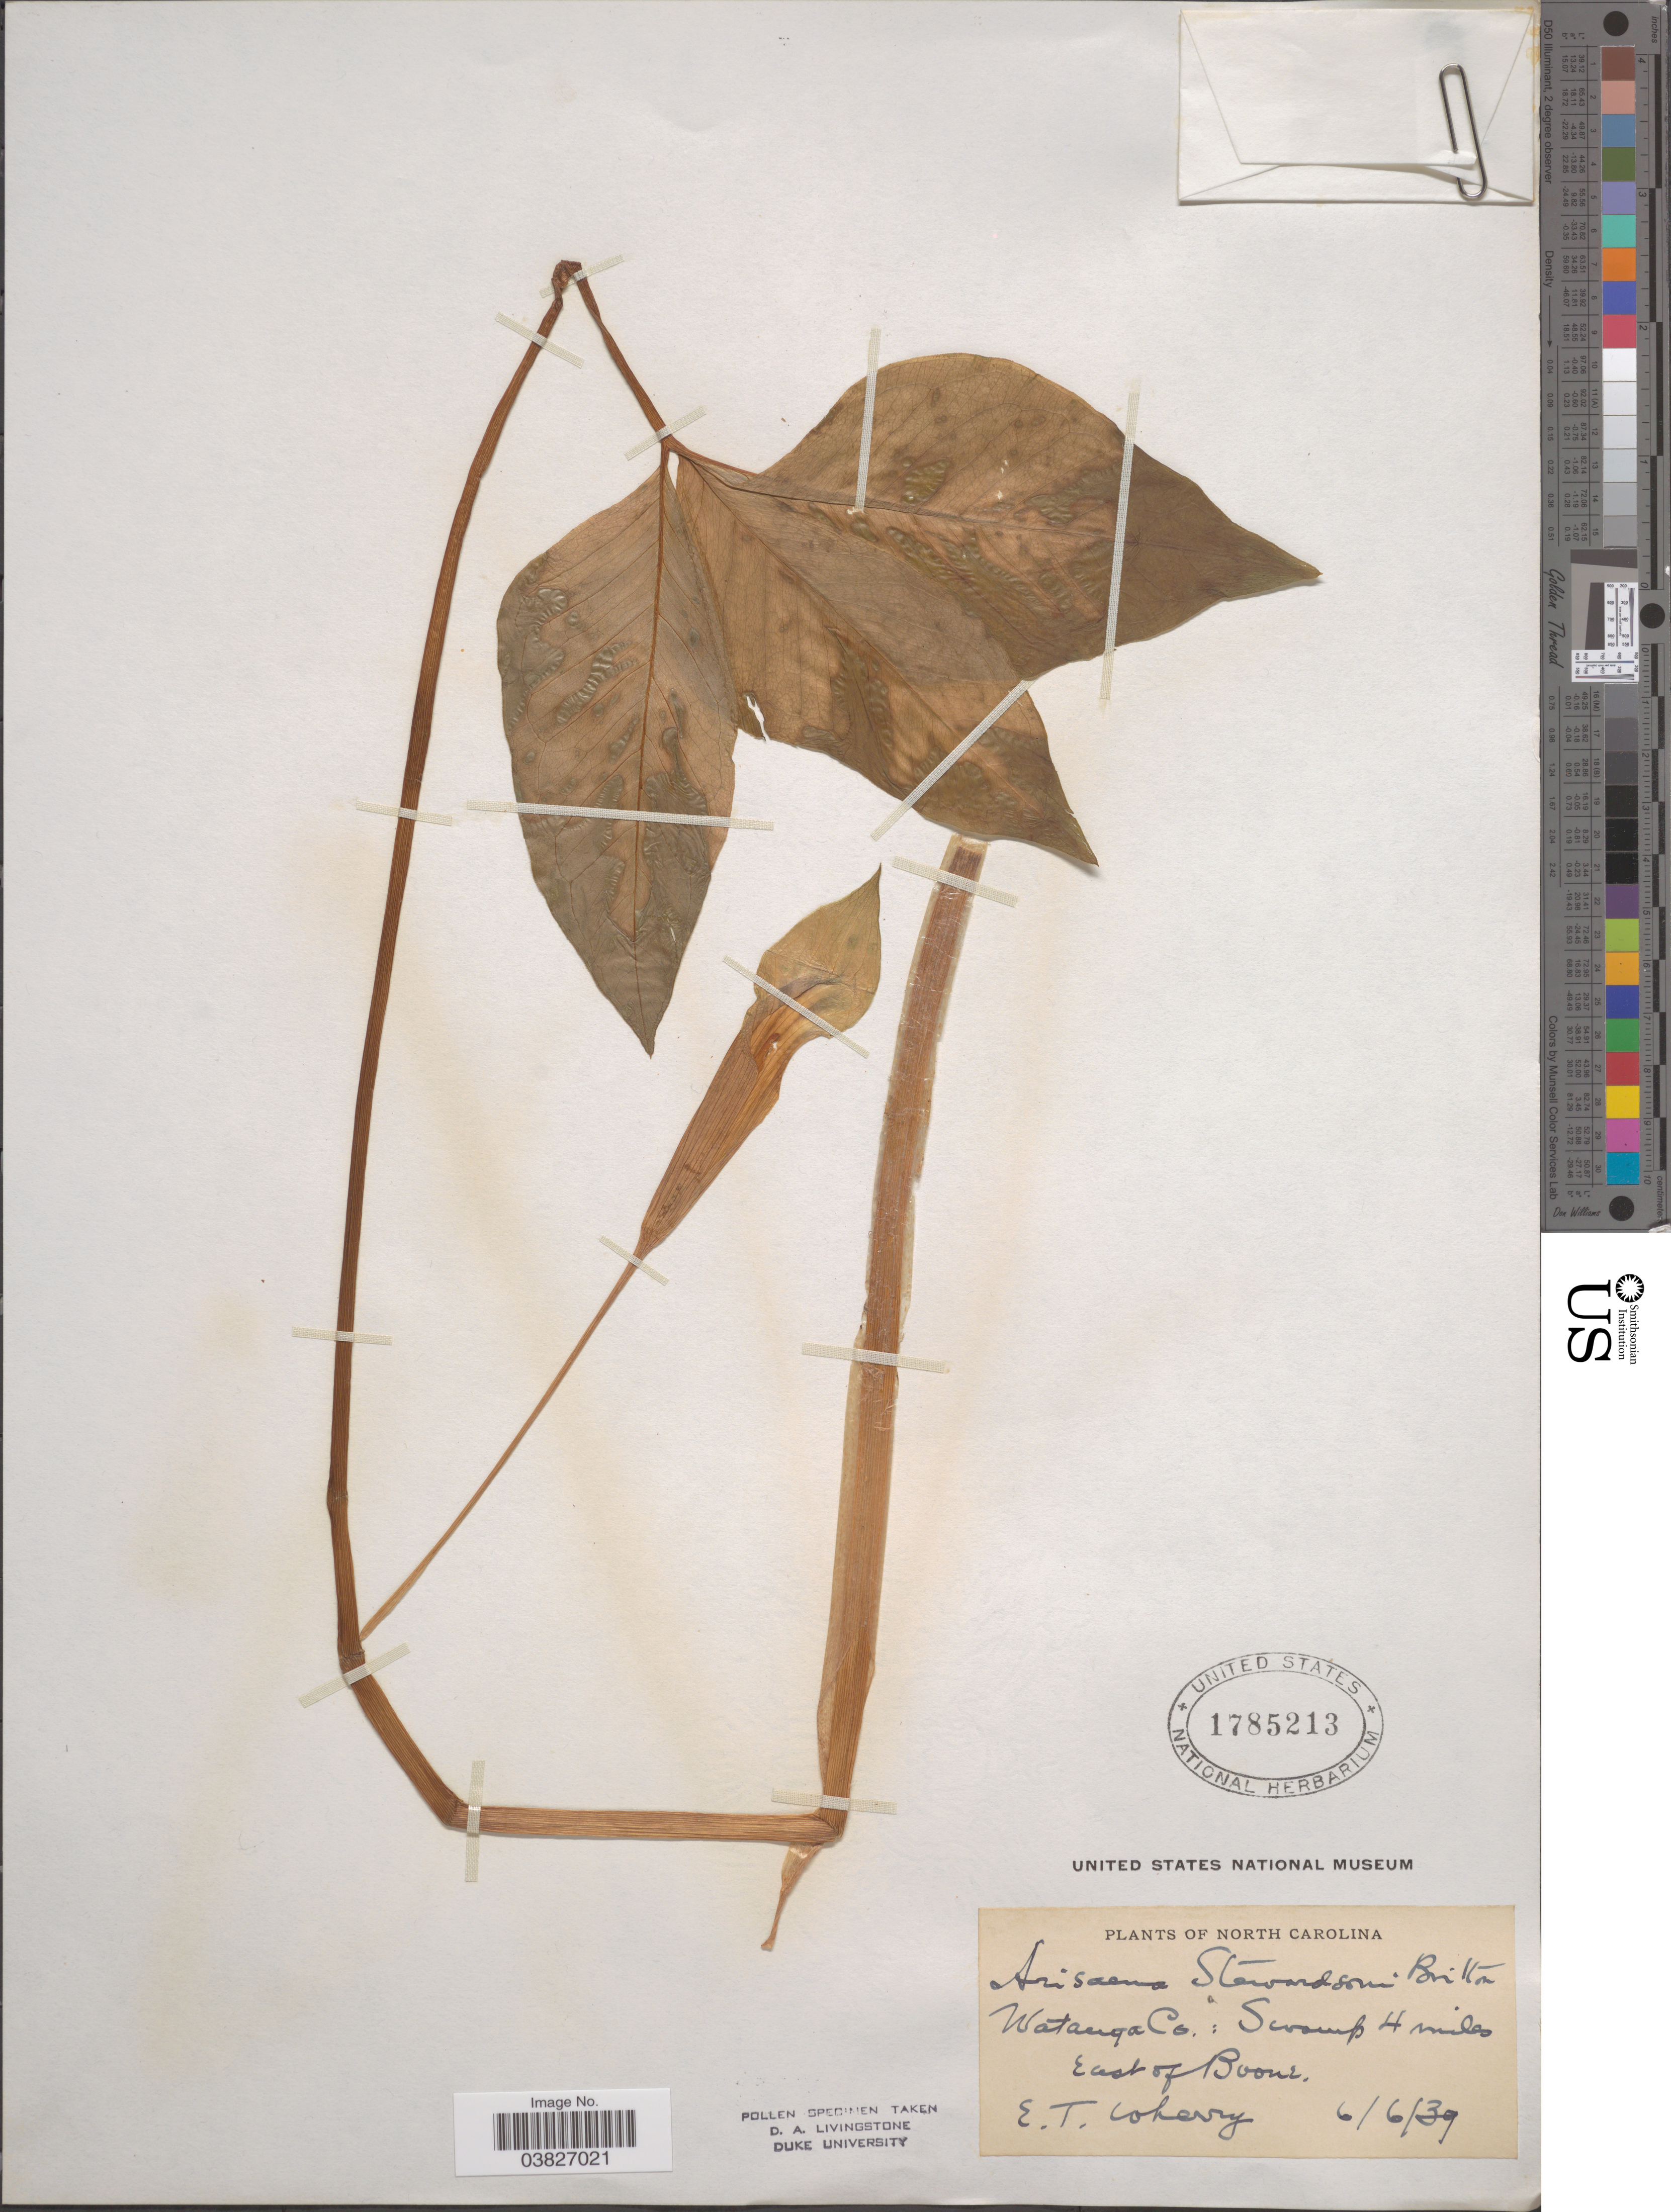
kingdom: Plantae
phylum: Tracheophyta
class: Liliopsida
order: Alismatales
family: Araceae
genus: Arisaema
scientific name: Arisaema stewardsonii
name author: Britton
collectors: E. Coherry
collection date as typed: Transcribed d/m/y: 6/6/39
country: United States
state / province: North Carolina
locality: Watauga Co.: Swamp 4 miles East of Booni.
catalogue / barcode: US 1785213